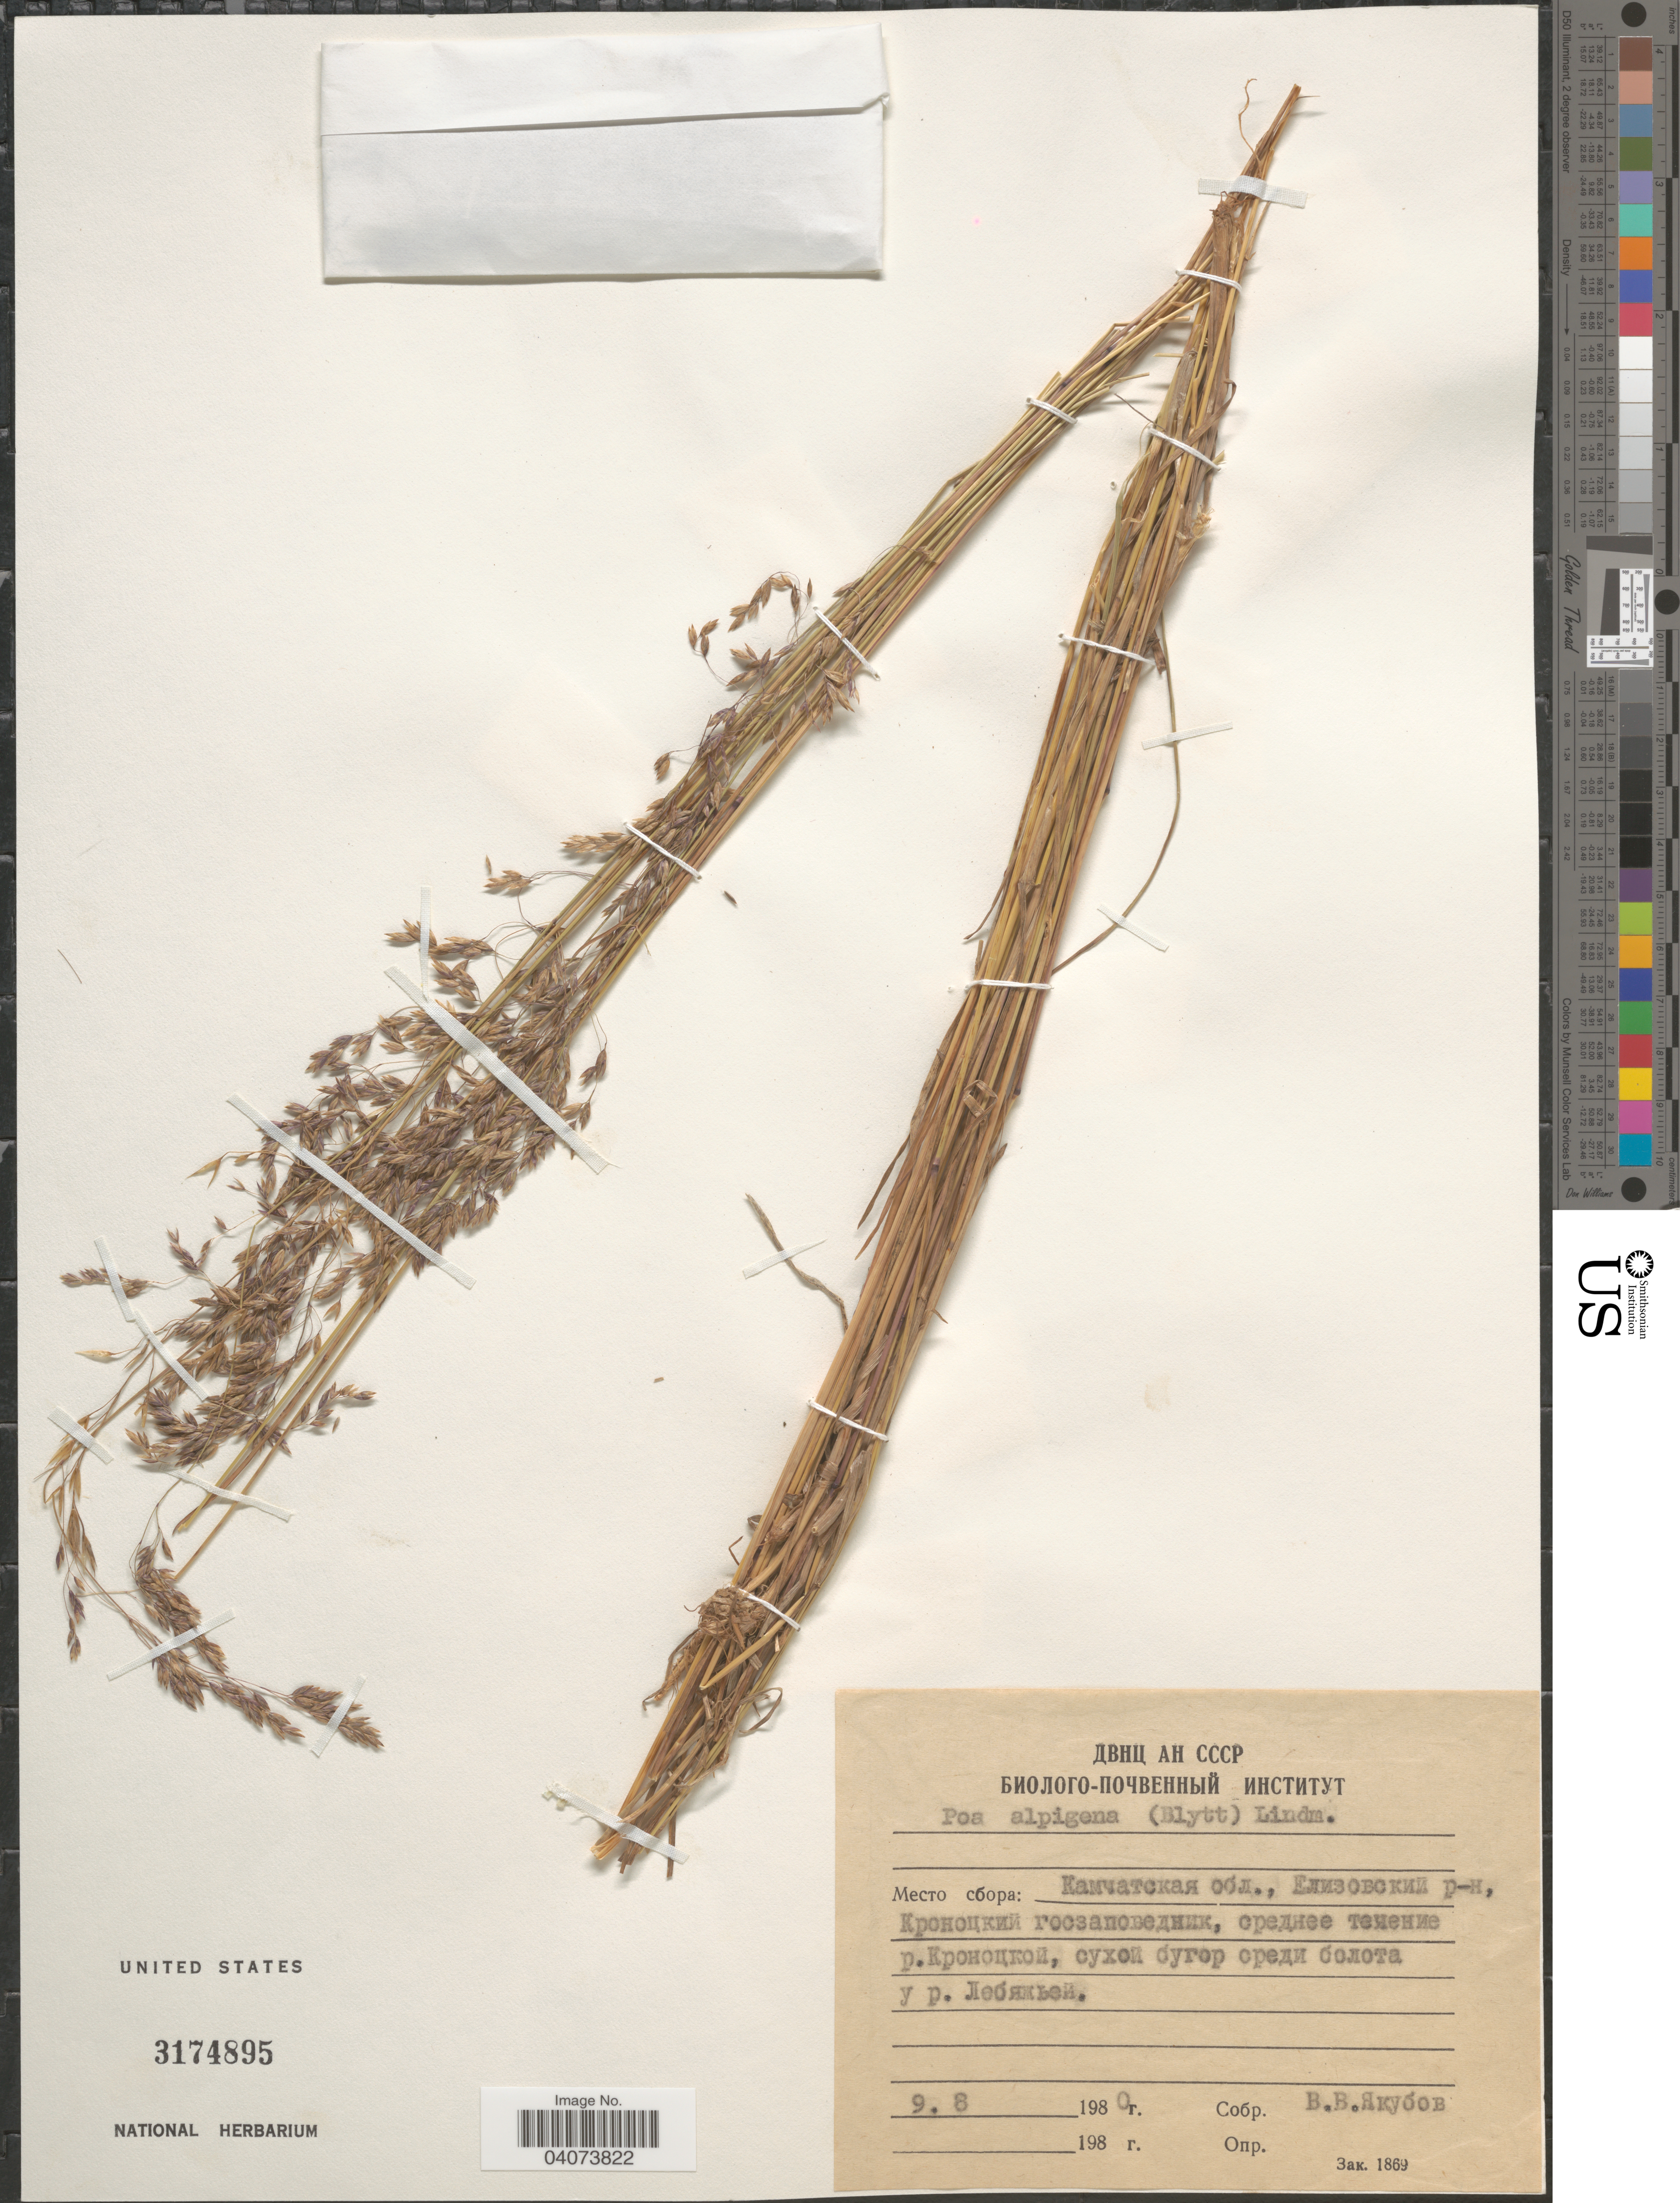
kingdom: Plantae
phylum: Tracheophyta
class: Liliopsida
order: Poales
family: Poaceae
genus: Poa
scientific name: Poa pratensis subsp. alpigena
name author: (Lindm.) Hiitonen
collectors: V. Yakubov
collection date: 1980-08-09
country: Russian Federation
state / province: Kamchatka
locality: District Elizovskiy, Kronotskiy forest reserve, river Kronotskaya near river Lebyazhya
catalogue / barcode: US 3174895